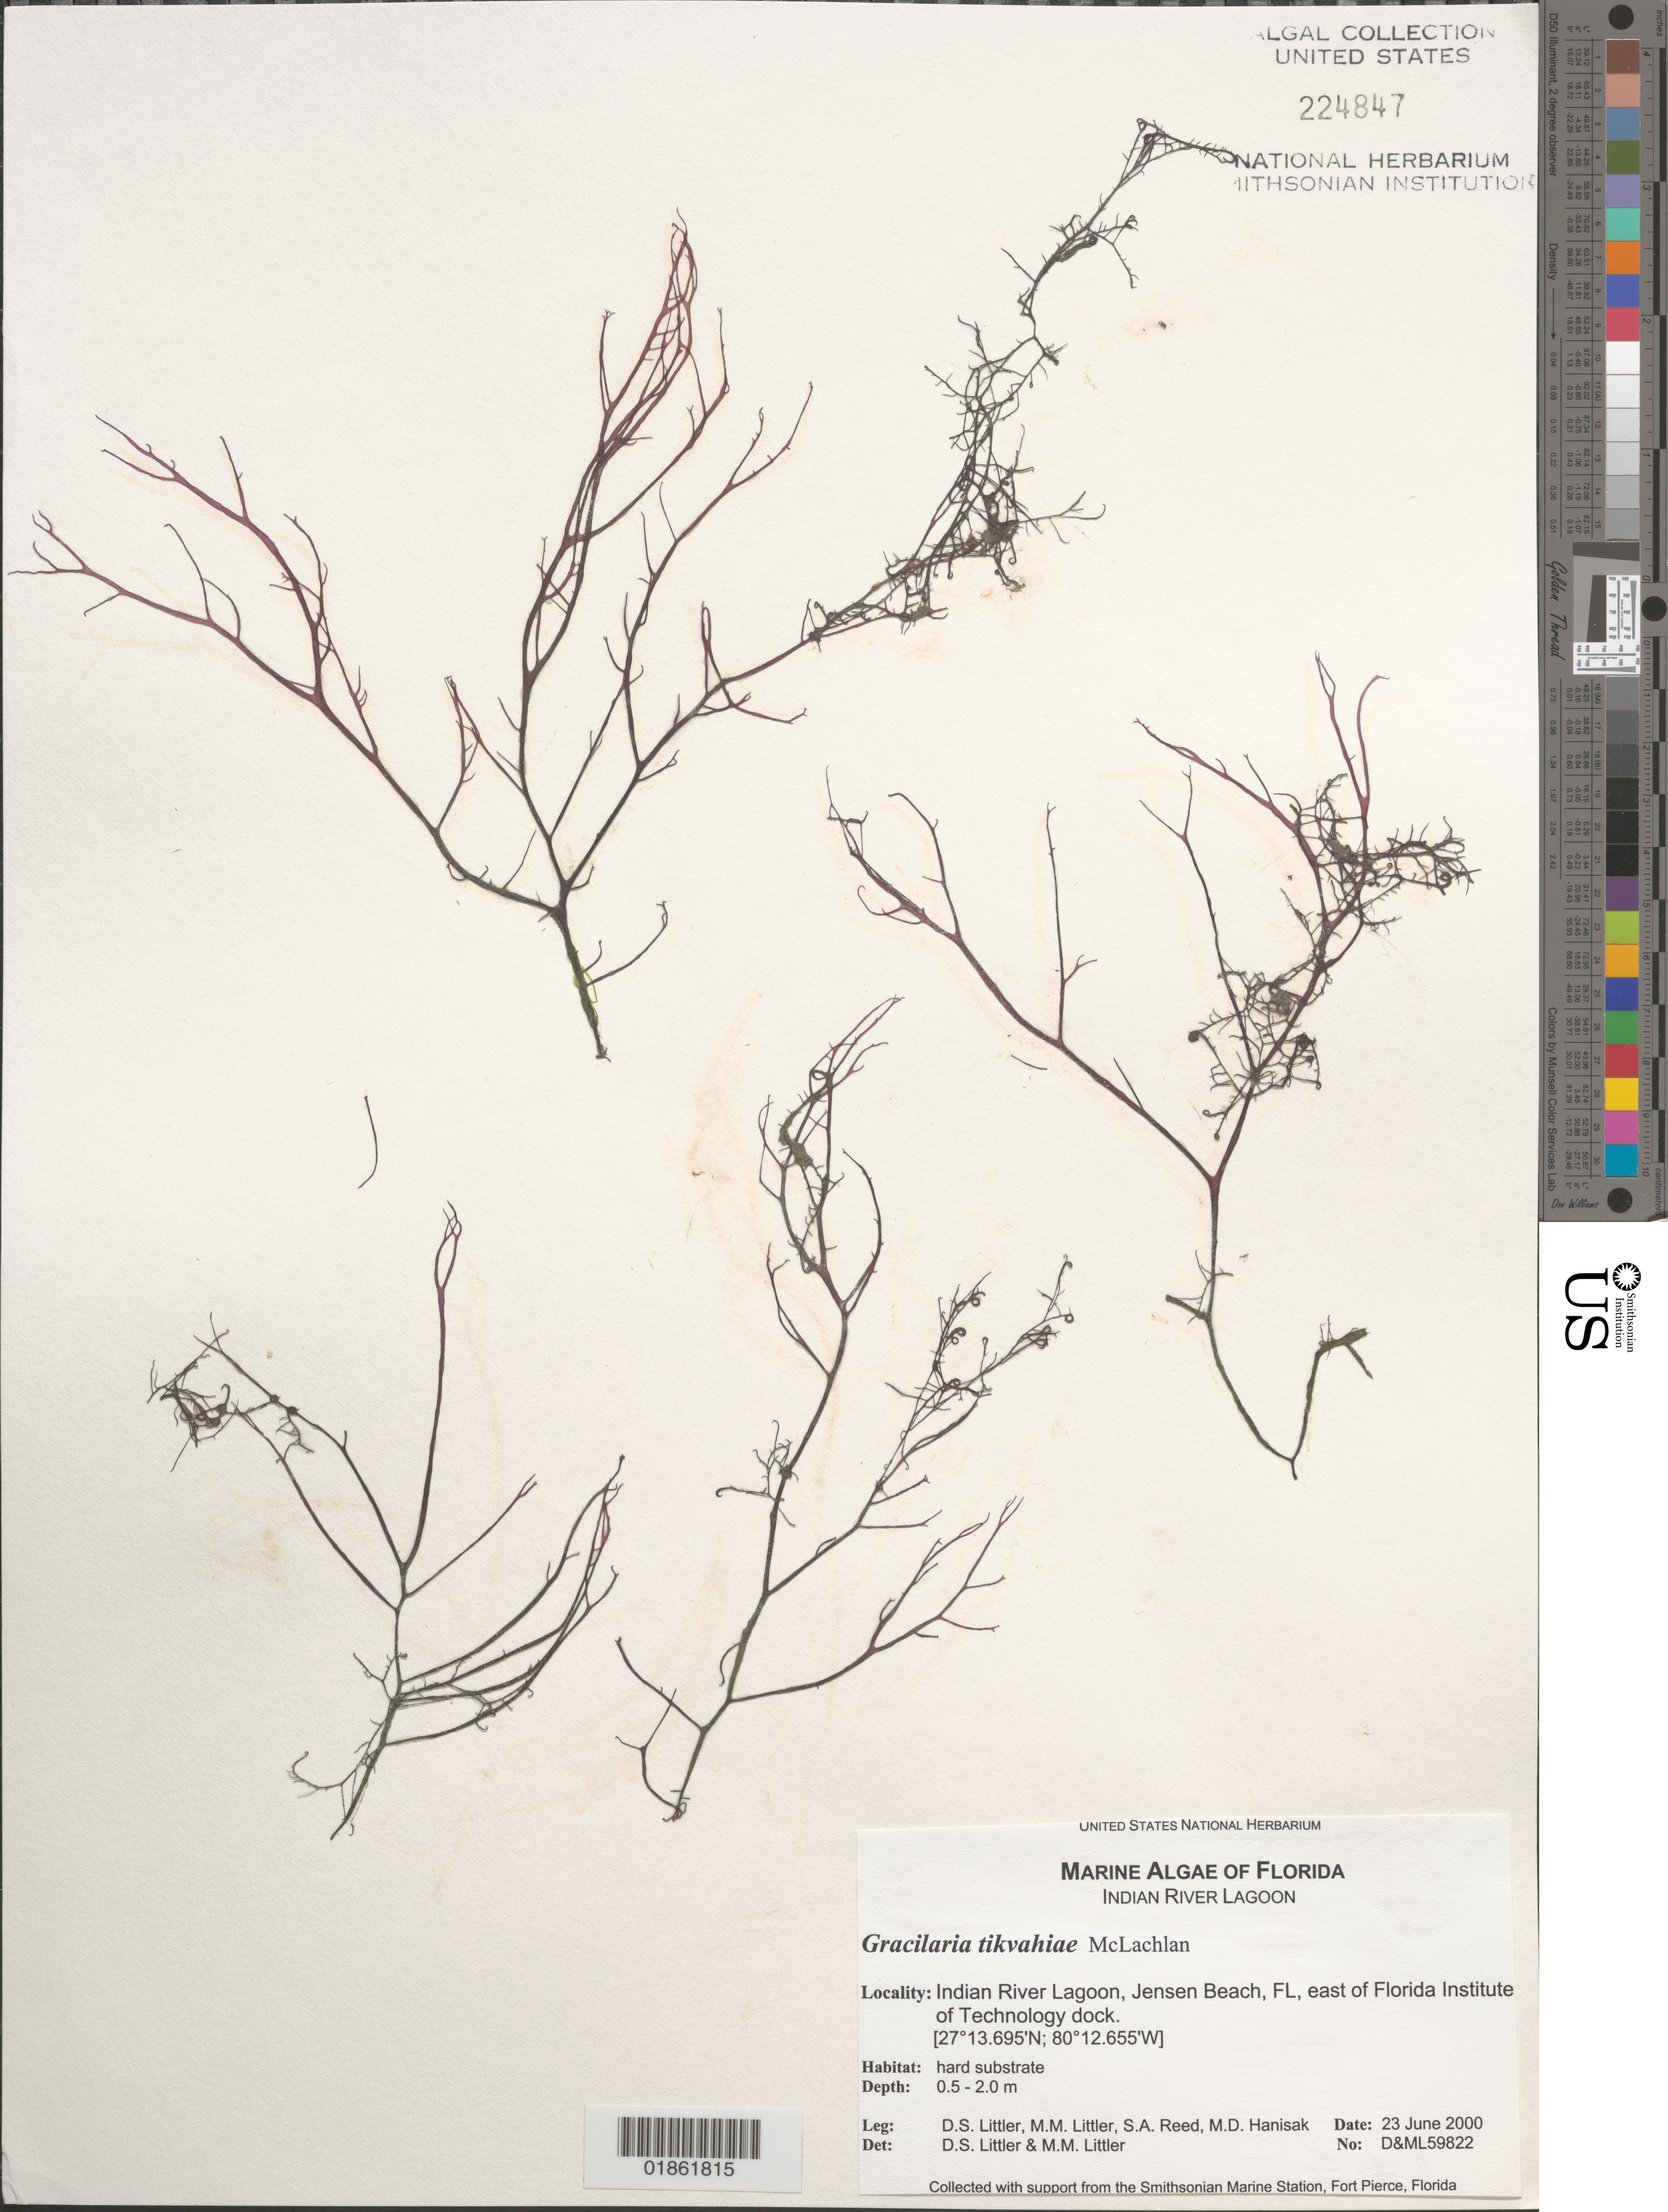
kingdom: Plantae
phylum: Rhodophyta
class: Florideophyceae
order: Gracilariales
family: Gracilariaceae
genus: Gracilaria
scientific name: Gracilaria tikvahiae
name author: McLachlan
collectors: D. S. Littler & M. M. Littler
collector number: D&ML 59822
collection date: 2000-06-23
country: United States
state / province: Florida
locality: Stuart Causway. Boat ramp.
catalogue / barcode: US 224847